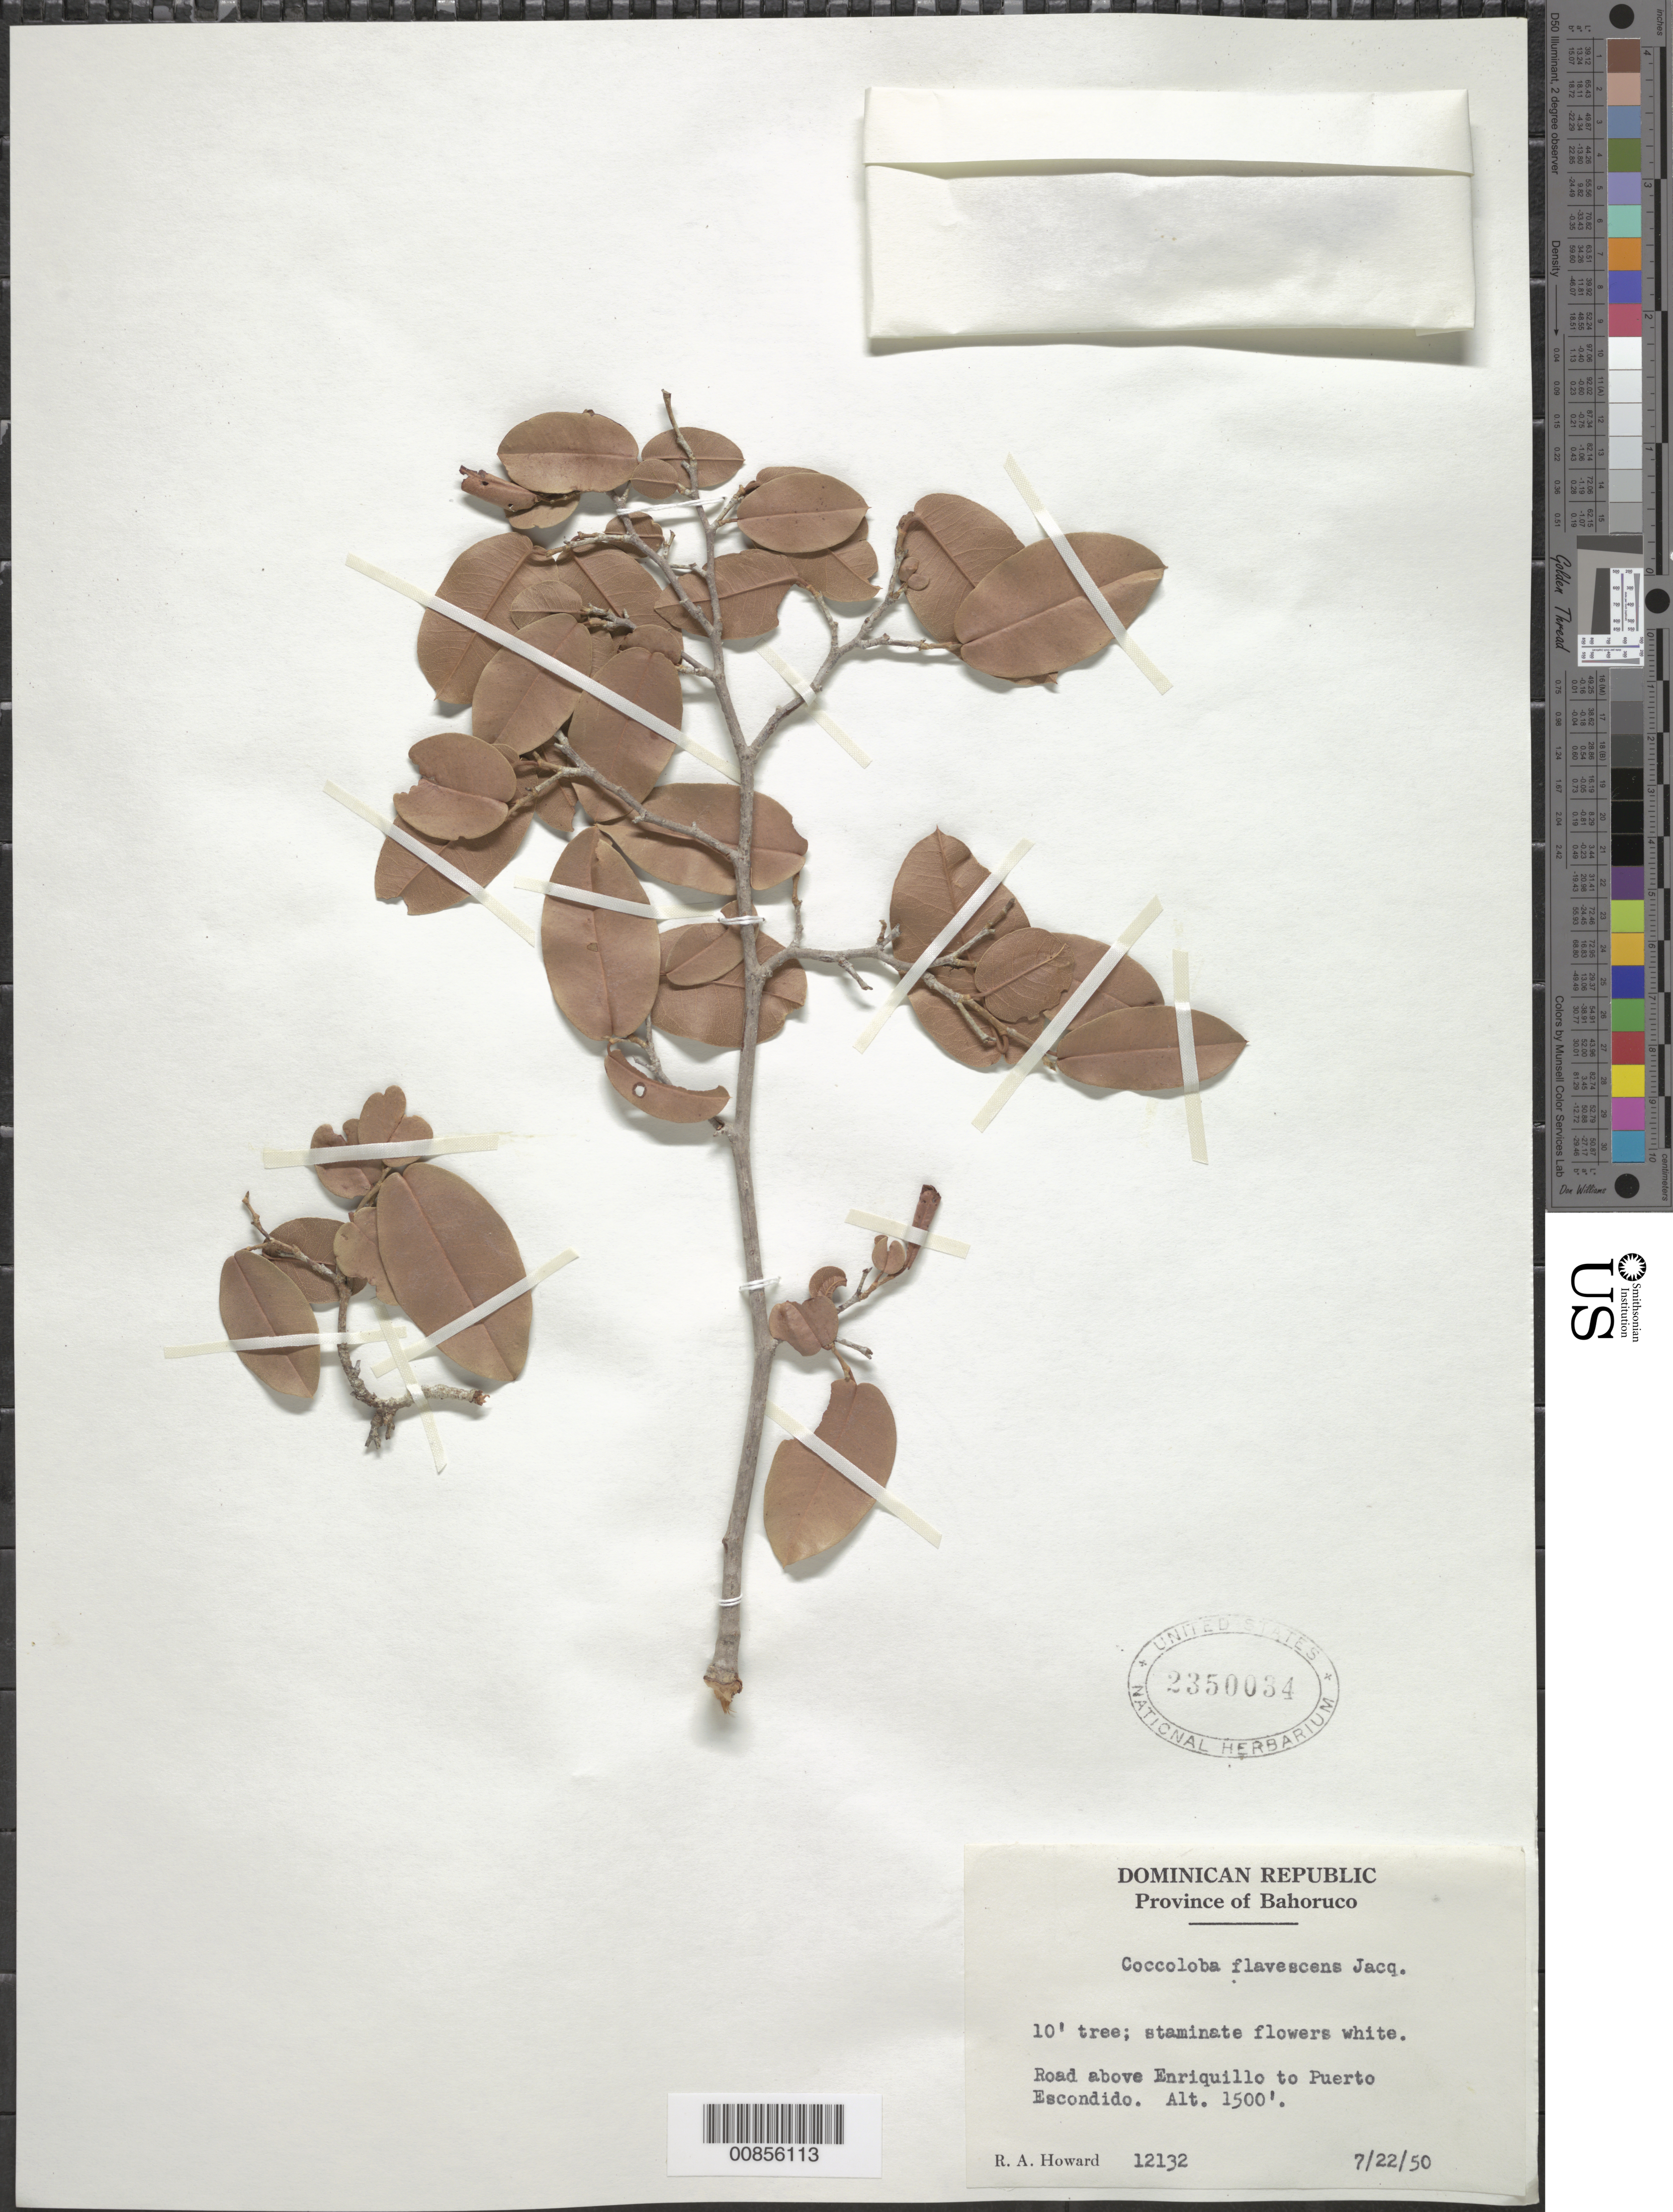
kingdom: Plantae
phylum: Tracheophyta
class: Magnoliopsida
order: Caryophyllales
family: Polygonaceae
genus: Coccoloba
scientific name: Coccoloba flavescens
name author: Jacq.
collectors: R. A. Howard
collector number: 12132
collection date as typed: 22 Jul 1950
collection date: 1950-07-22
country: Dominican Republic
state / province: Baoruco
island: Hispaniola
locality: Road above Enriquillo to Puerto Escondido.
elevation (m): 457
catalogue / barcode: US 2350034